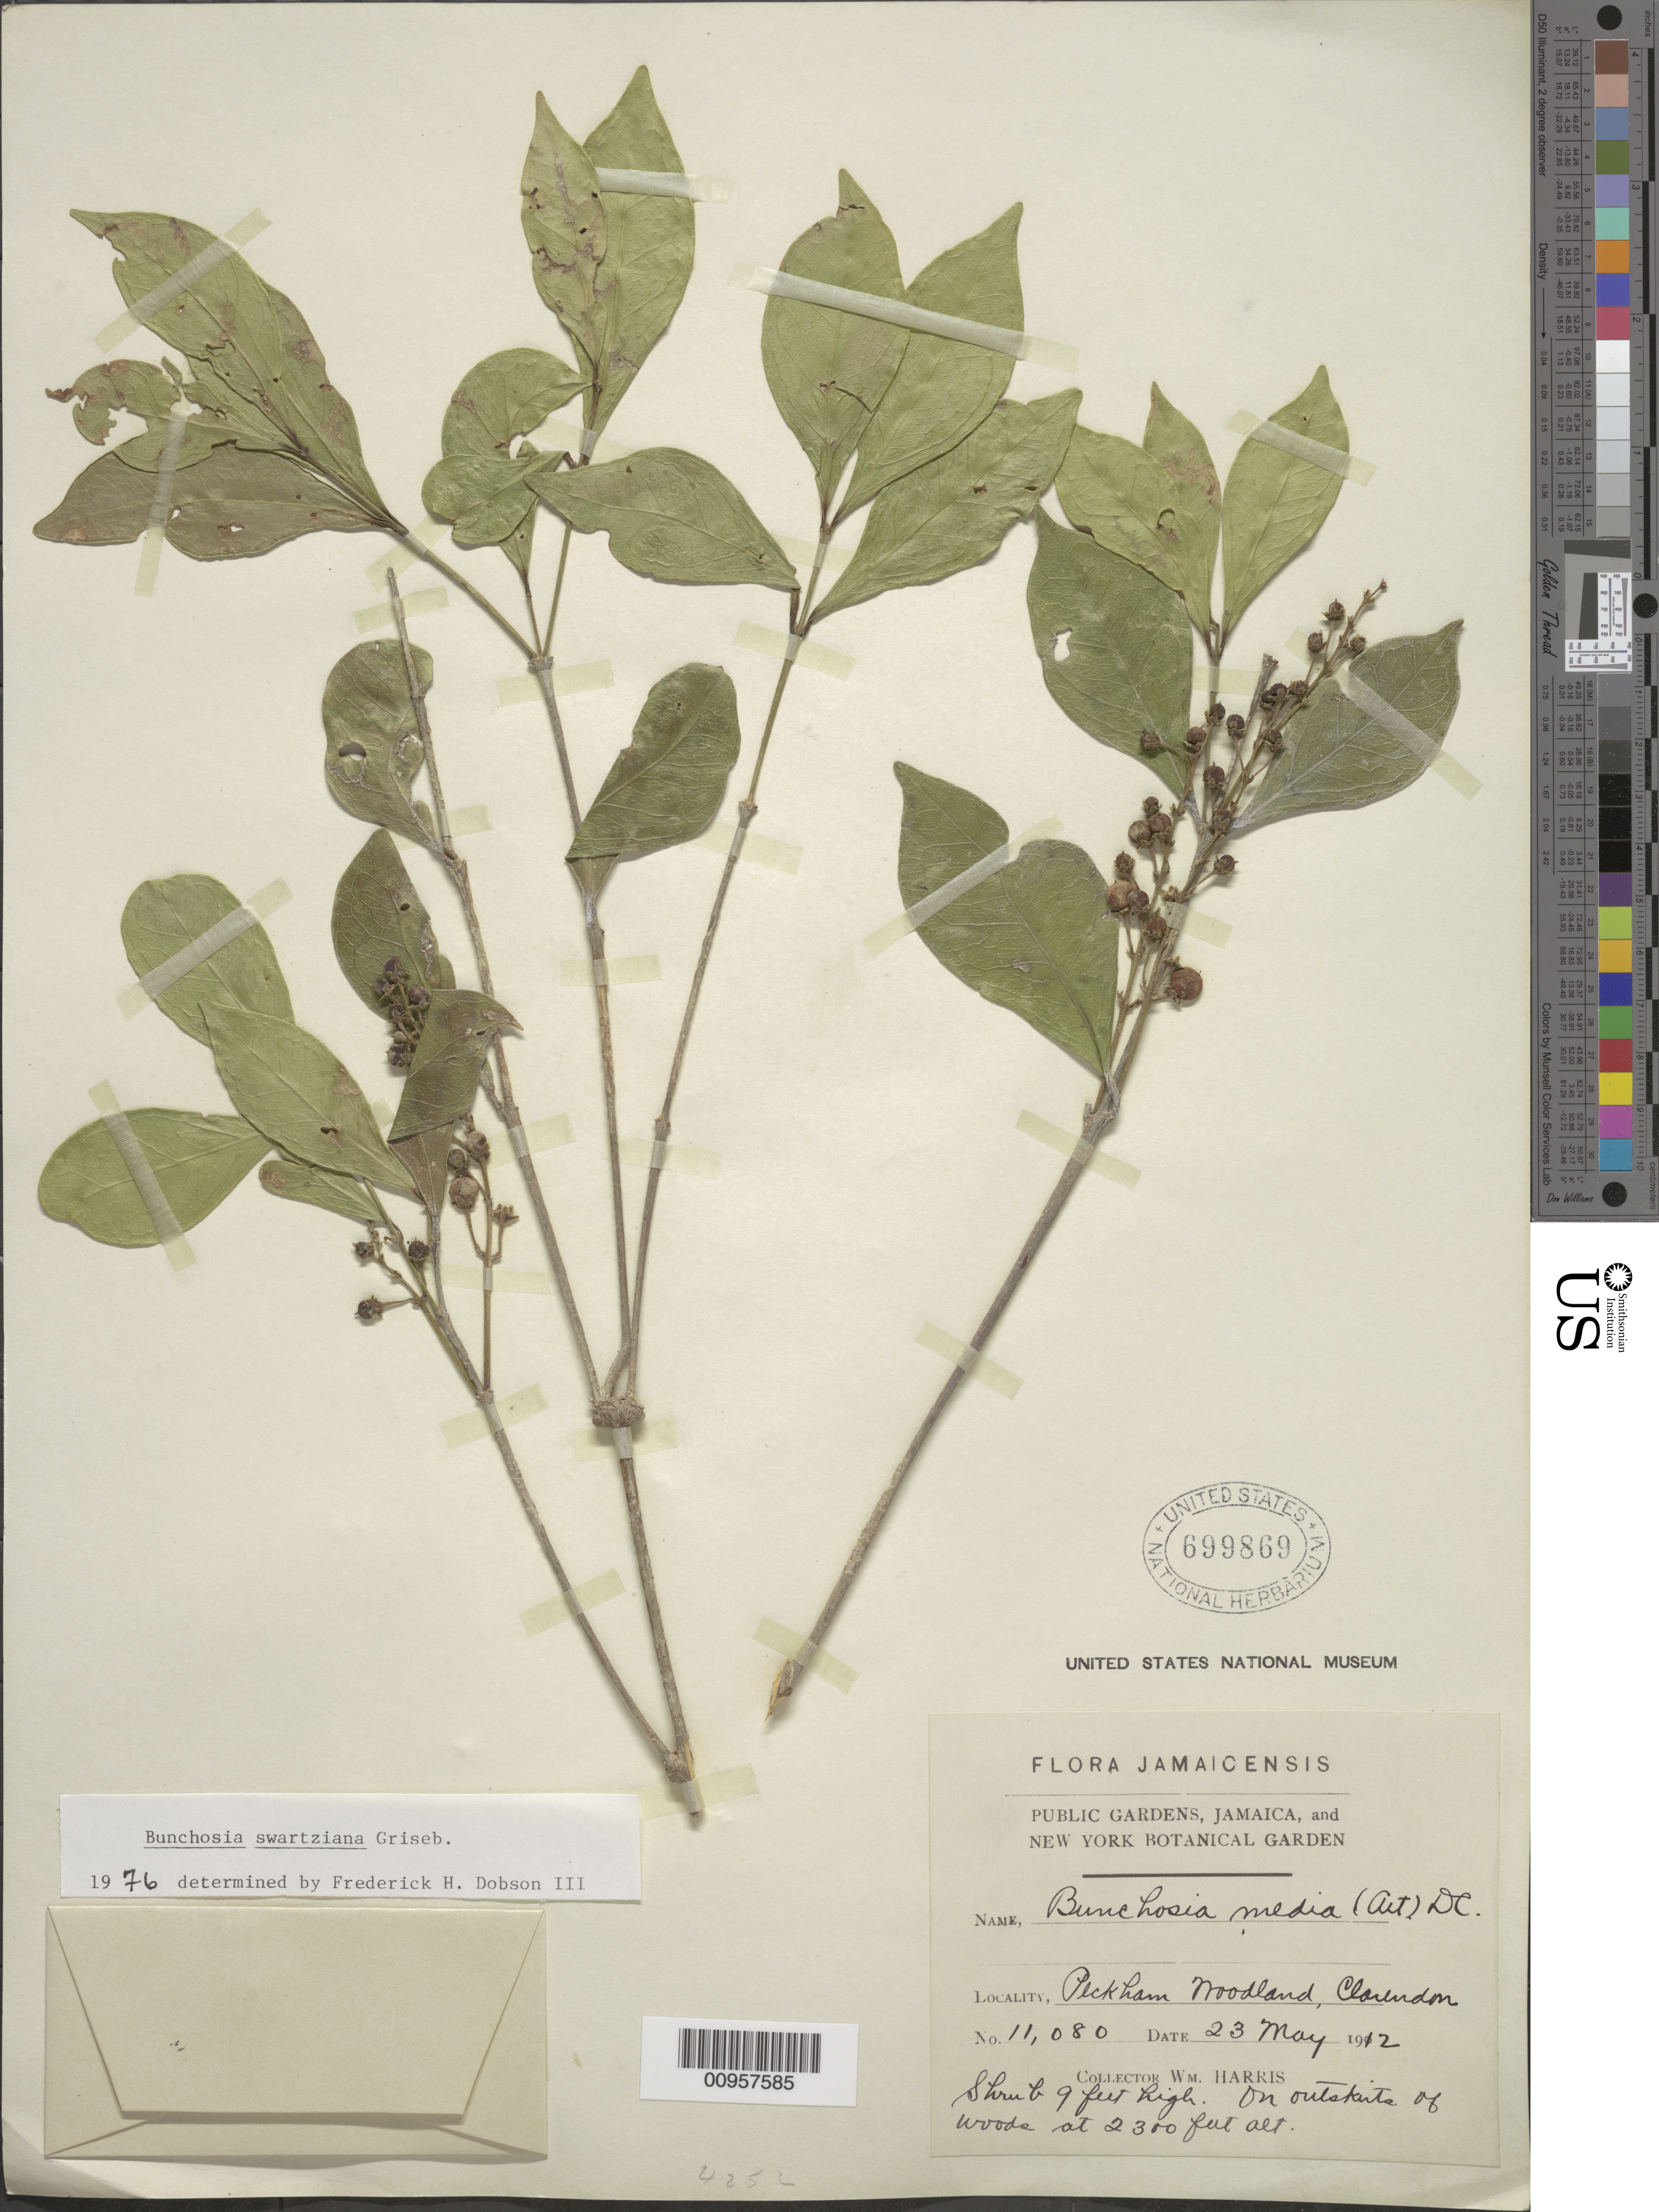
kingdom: Plantae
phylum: Tracheophyta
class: Magnoliopsida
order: Malpighiales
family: Malpighiaceae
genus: Bunchosia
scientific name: Bunchosia swartziana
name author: Griseb.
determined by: Dobson, Frederick H.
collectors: W. H. Harris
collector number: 11080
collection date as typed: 23 May 1912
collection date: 1912-05-23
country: Jamaica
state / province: Clarendon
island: Jamaica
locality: Peckham Woodland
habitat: Outskirts of woods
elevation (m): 701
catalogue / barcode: US 699869